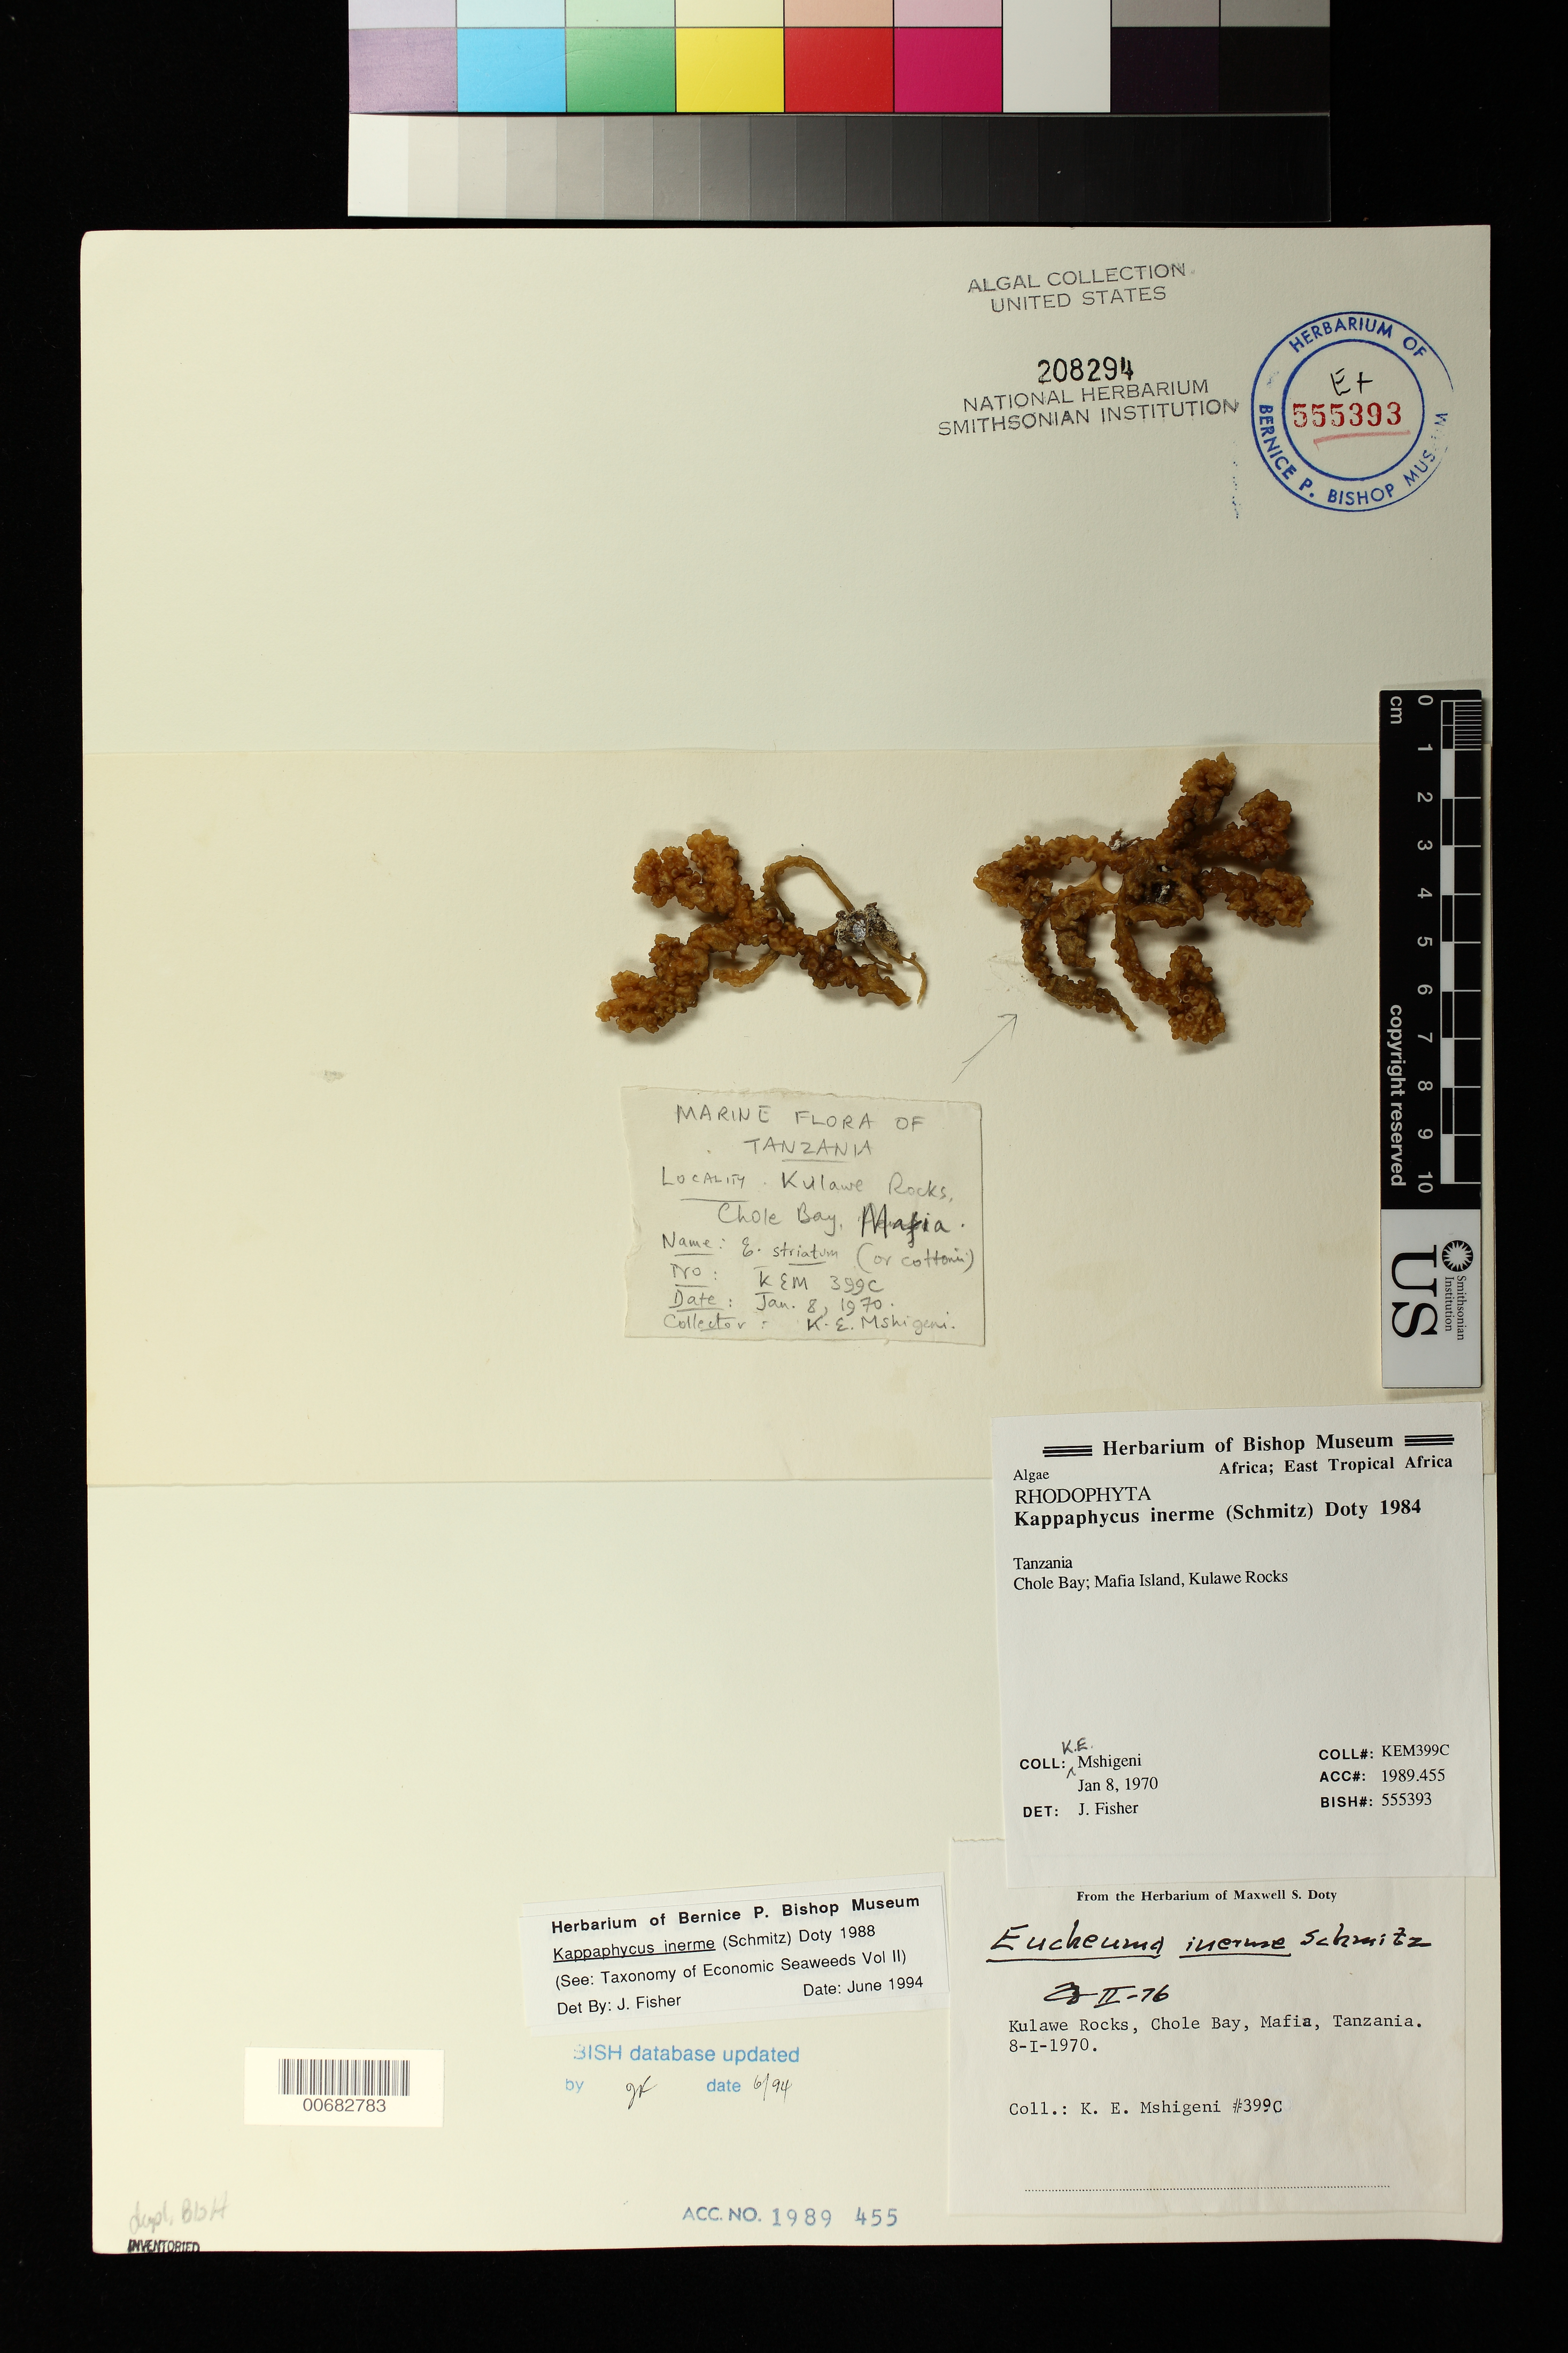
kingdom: Plantae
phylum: Rhodophyta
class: Florideophyceae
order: Gigartinales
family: Solieriaceae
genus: Kappaphycus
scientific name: Kappaphycus inermis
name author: (F. Schmitz) Doty ex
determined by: Fisher, Jack R.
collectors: K. Mshigeni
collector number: KEM 399C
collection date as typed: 08 Jan 1970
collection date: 1970-01-08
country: Tanzania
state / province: Pwani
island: Mafia Island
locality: Kulawe Rocks, Chole Bay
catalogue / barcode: US 208294